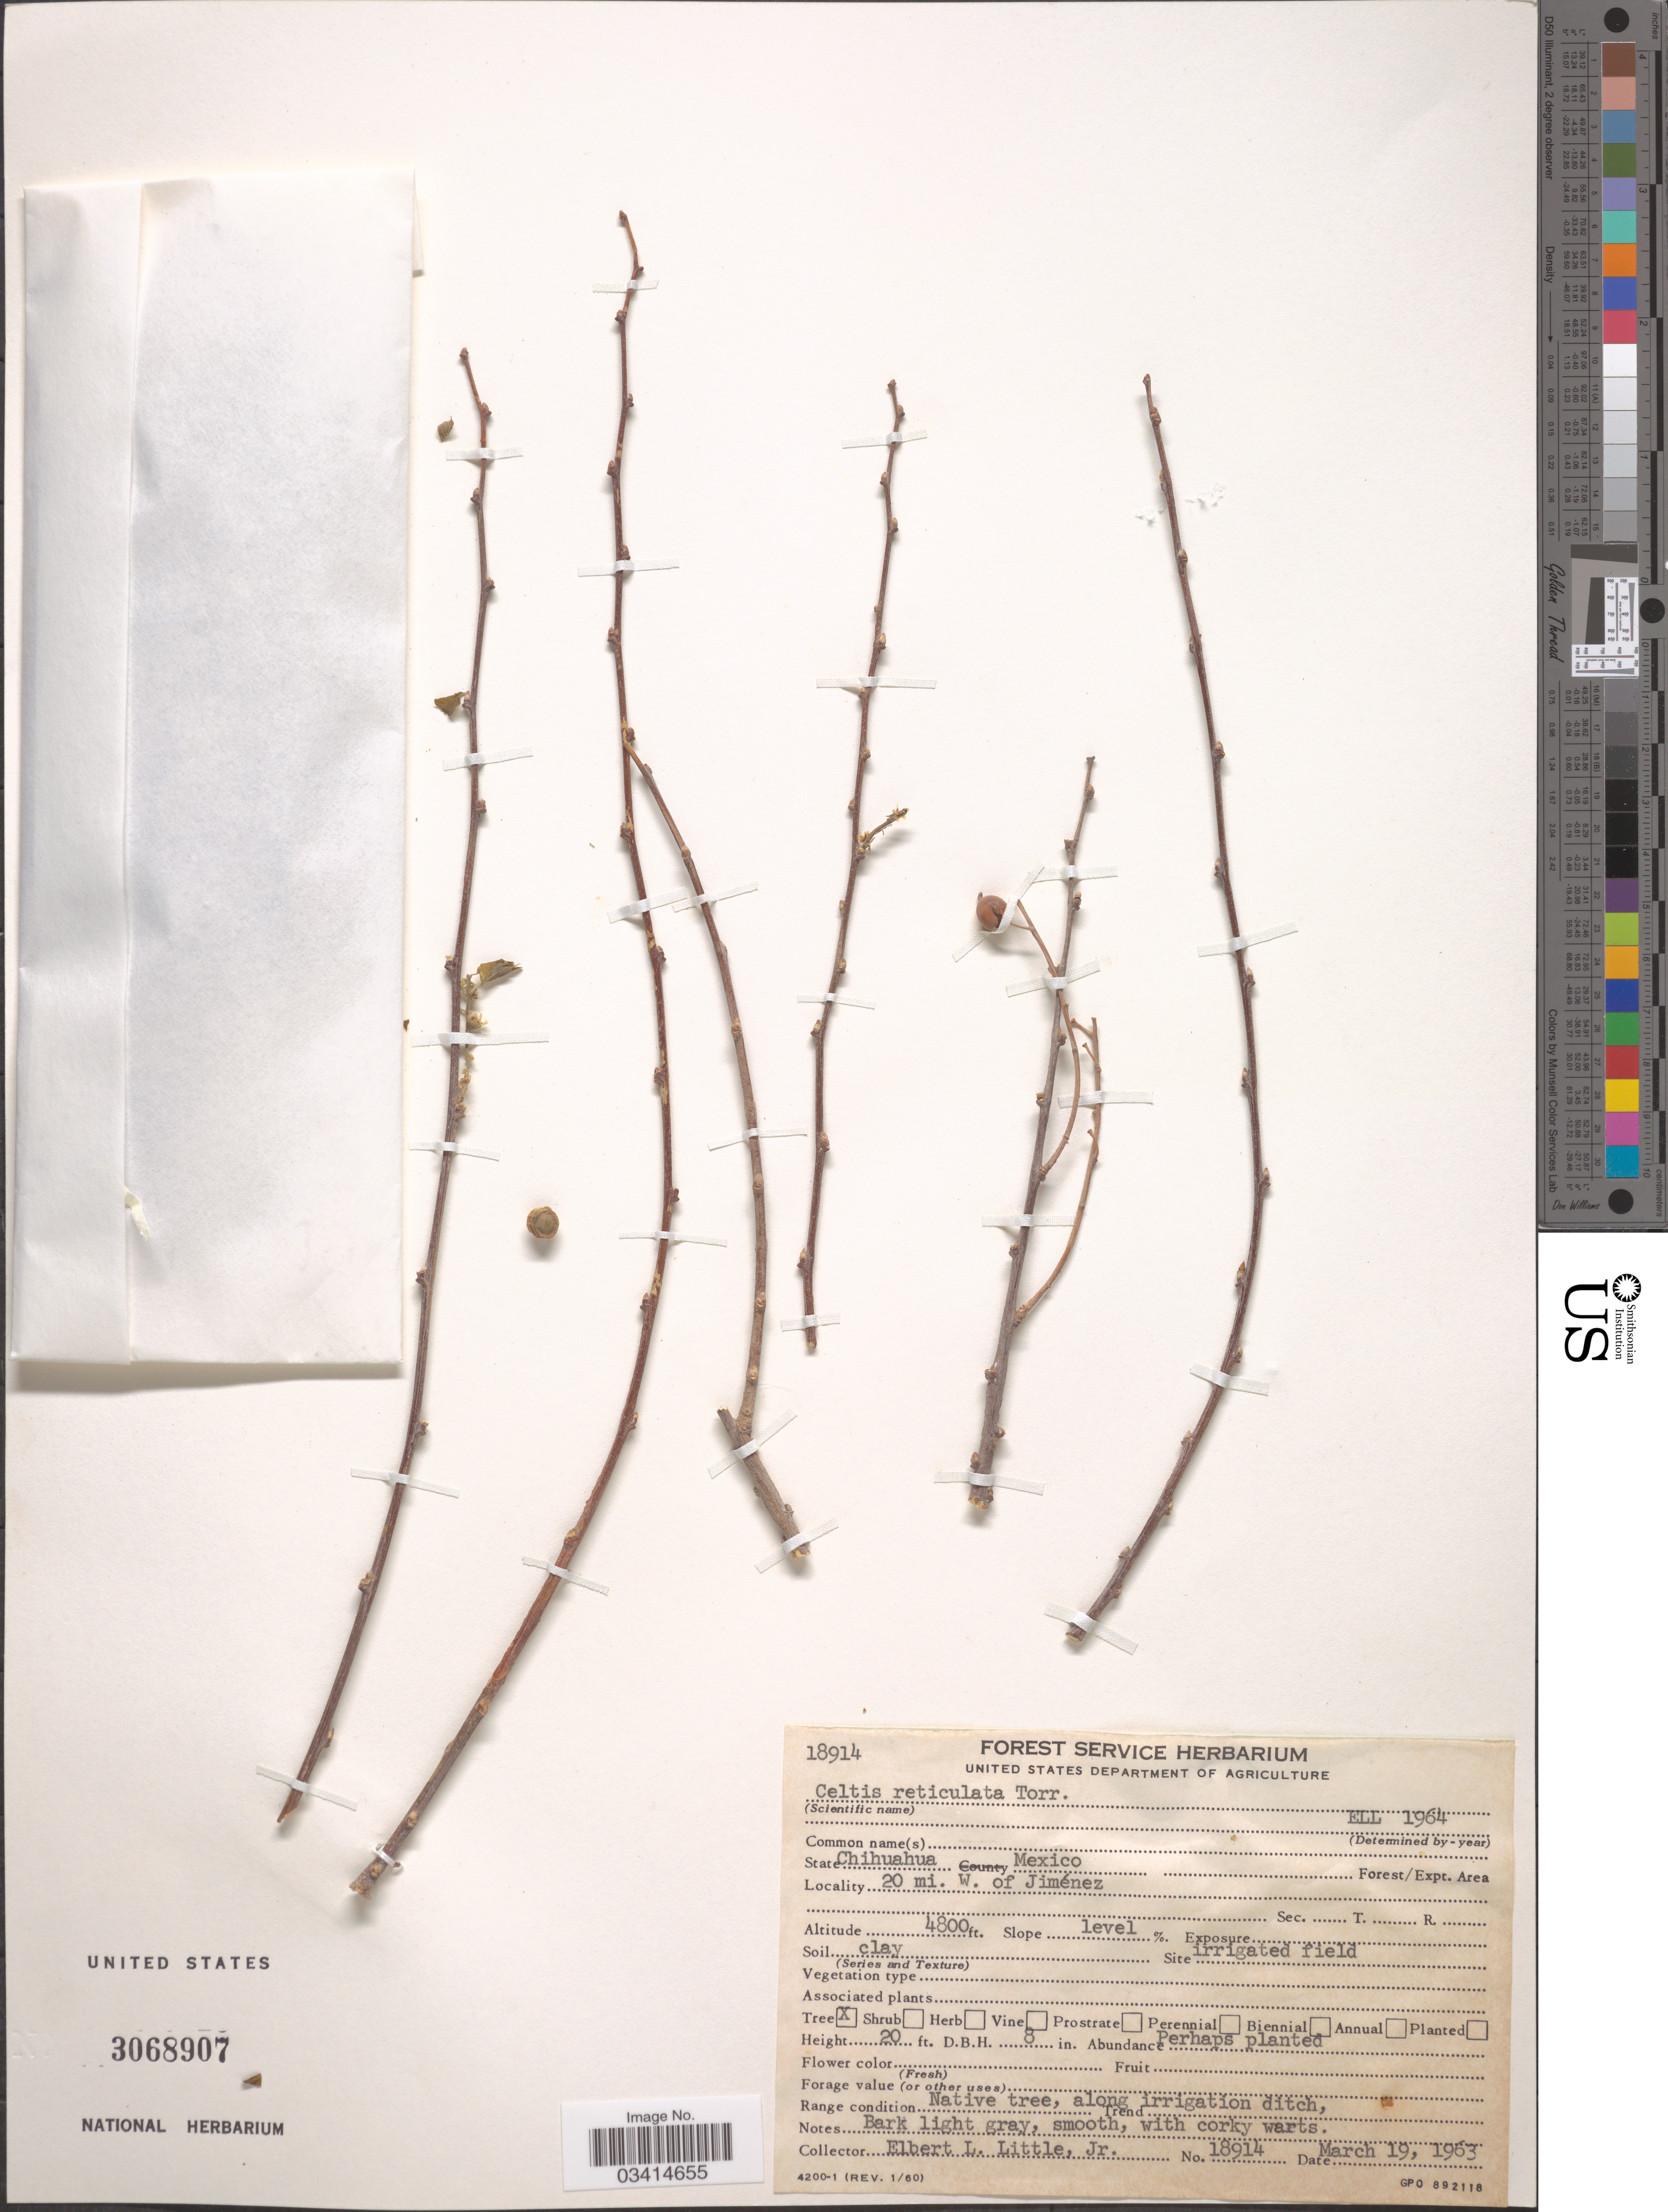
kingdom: Plantae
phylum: Tracheophyta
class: Magnoliopsida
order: Rosales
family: Cannabaceae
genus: Celtis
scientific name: Celtis reticulata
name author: Torr.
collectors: E. L. Little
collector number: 18914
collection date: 1963-03-19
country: Mexico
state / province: Chihuahua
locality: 20 mi. W. of Jiménez.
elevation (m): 1463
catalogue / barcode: US 3068907